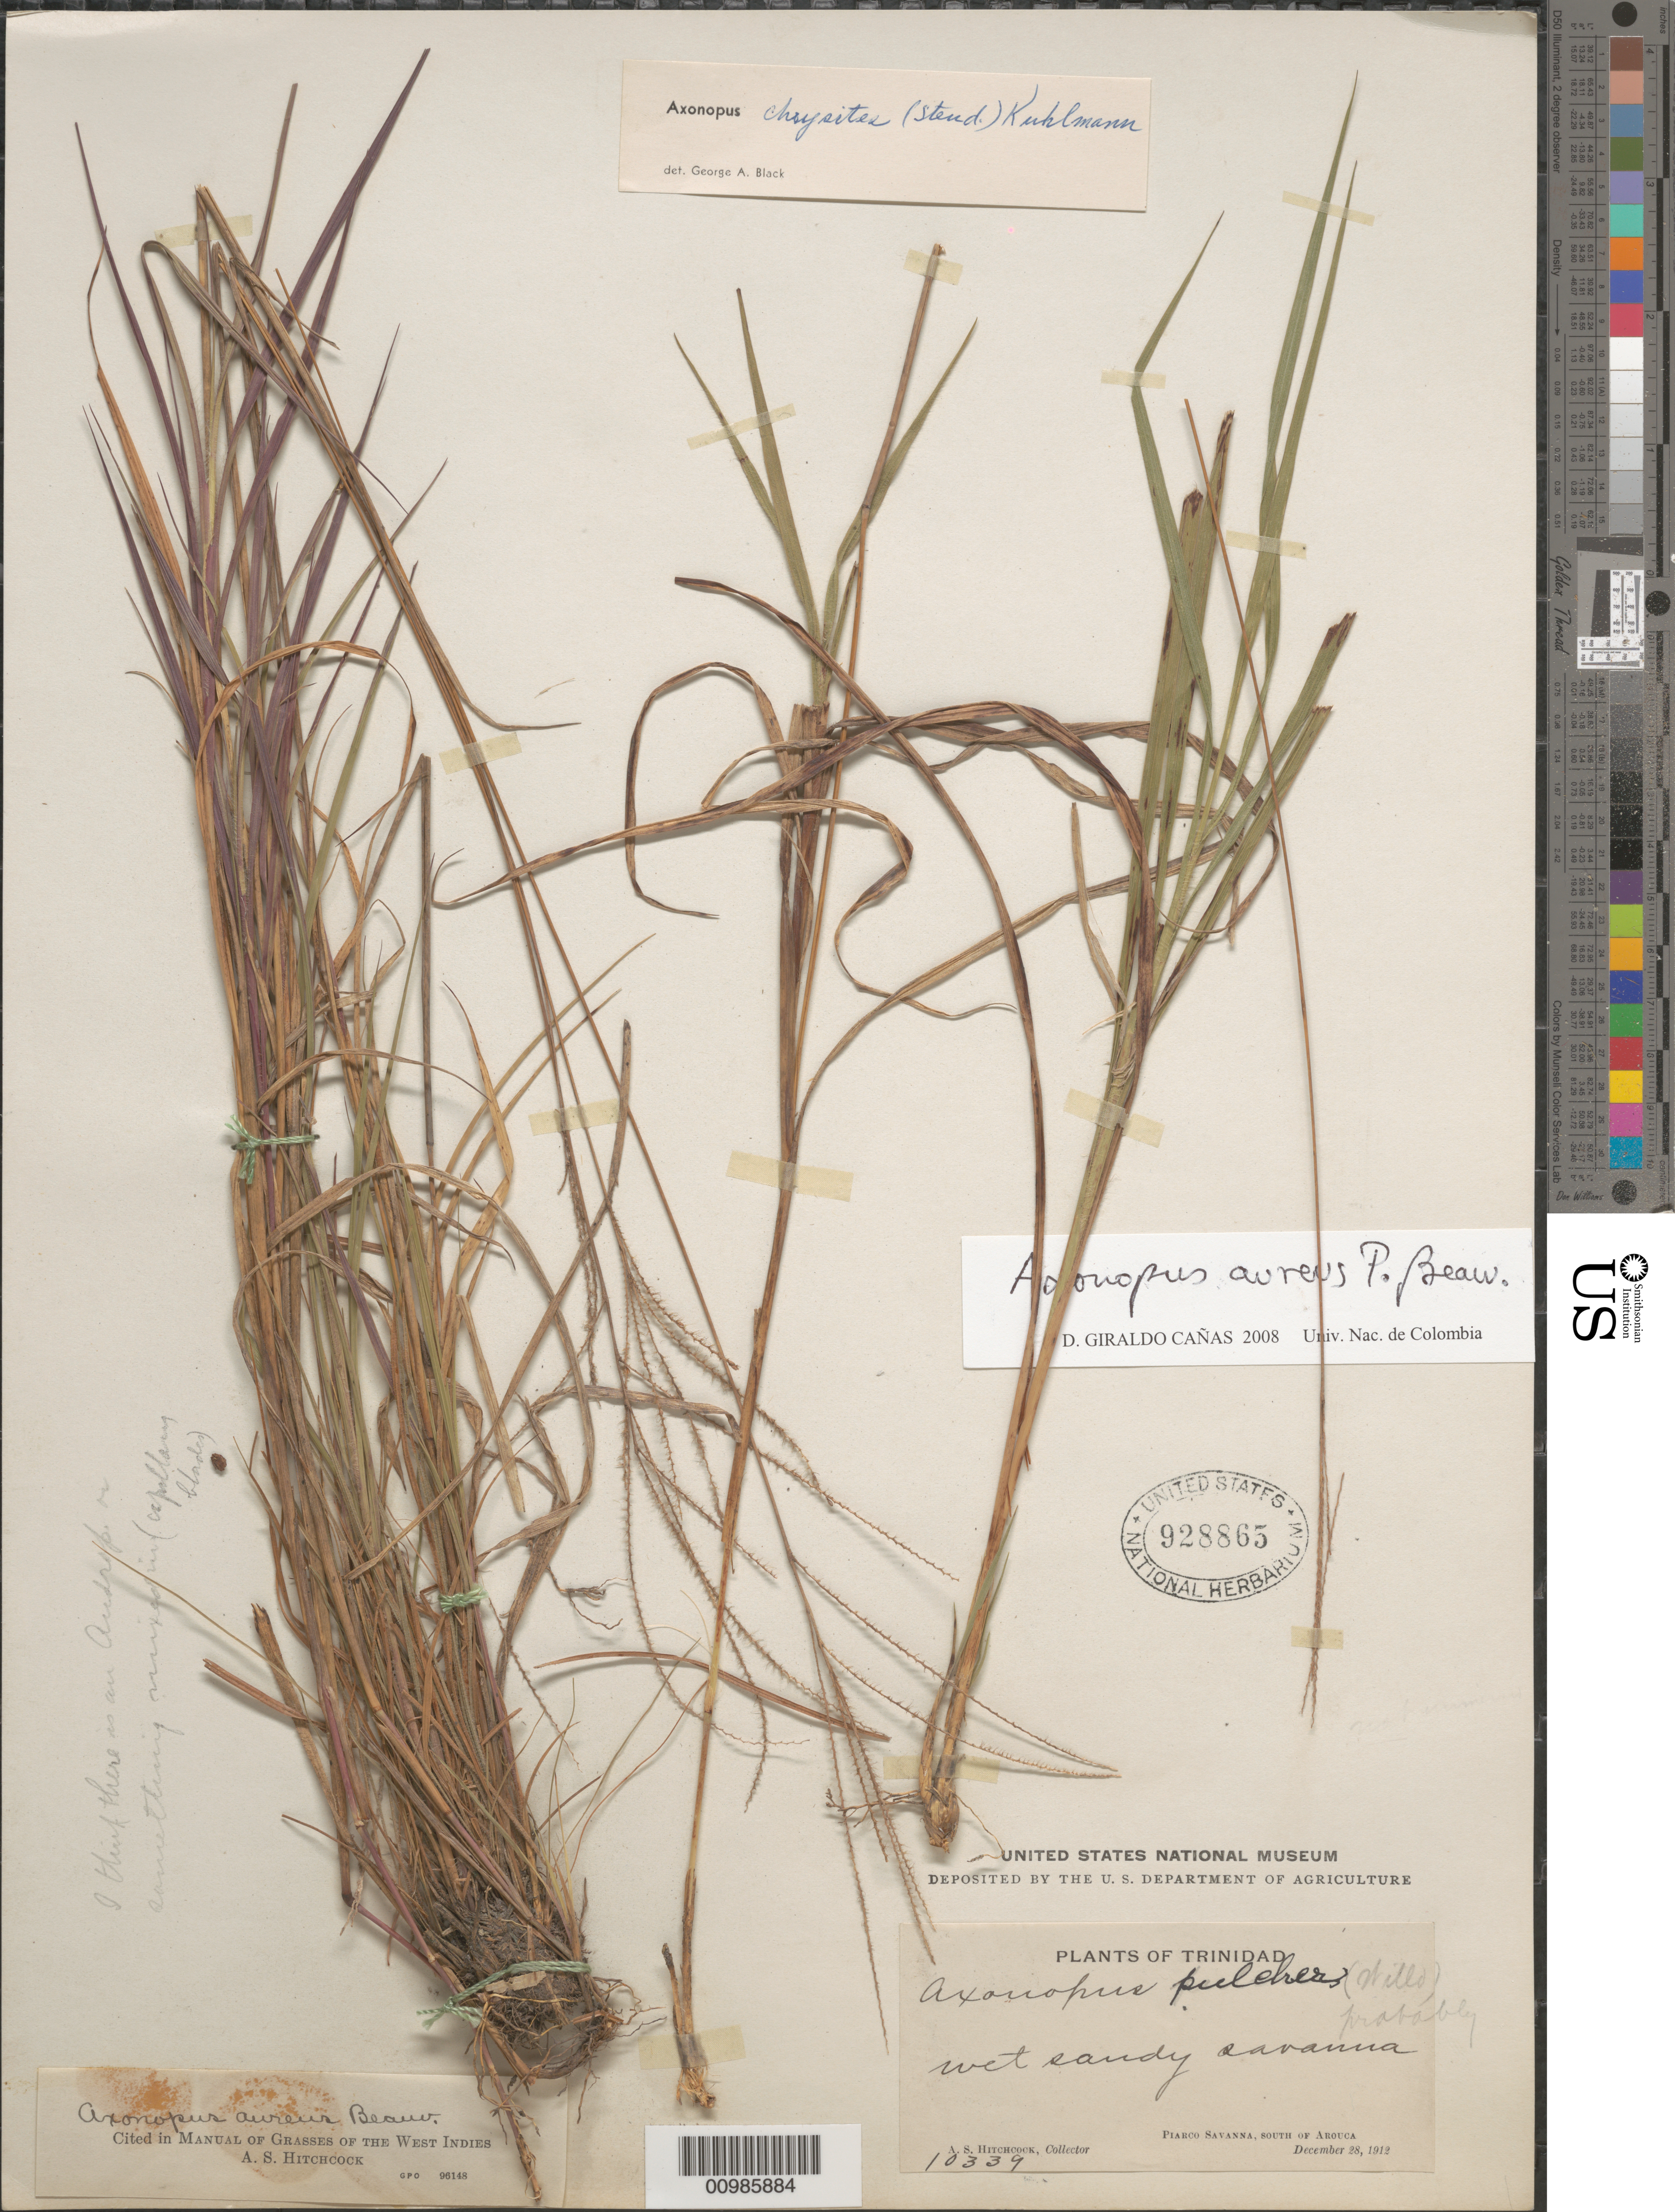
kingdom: Plantae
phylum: Tracheophyta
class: Liliopsida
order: Poales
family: Poaceae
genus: Axonopus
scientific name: Axonopus aureus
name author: P. Beauv.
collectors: A. S. Hitchcock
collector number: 10339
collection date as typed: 28 Dec 1912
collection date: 1912-12-28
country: Trinidad and Tobago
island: Trinidad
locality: Piarco Savanna, south of Arouca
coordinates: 0 N, 0 E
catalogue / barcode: US 928865